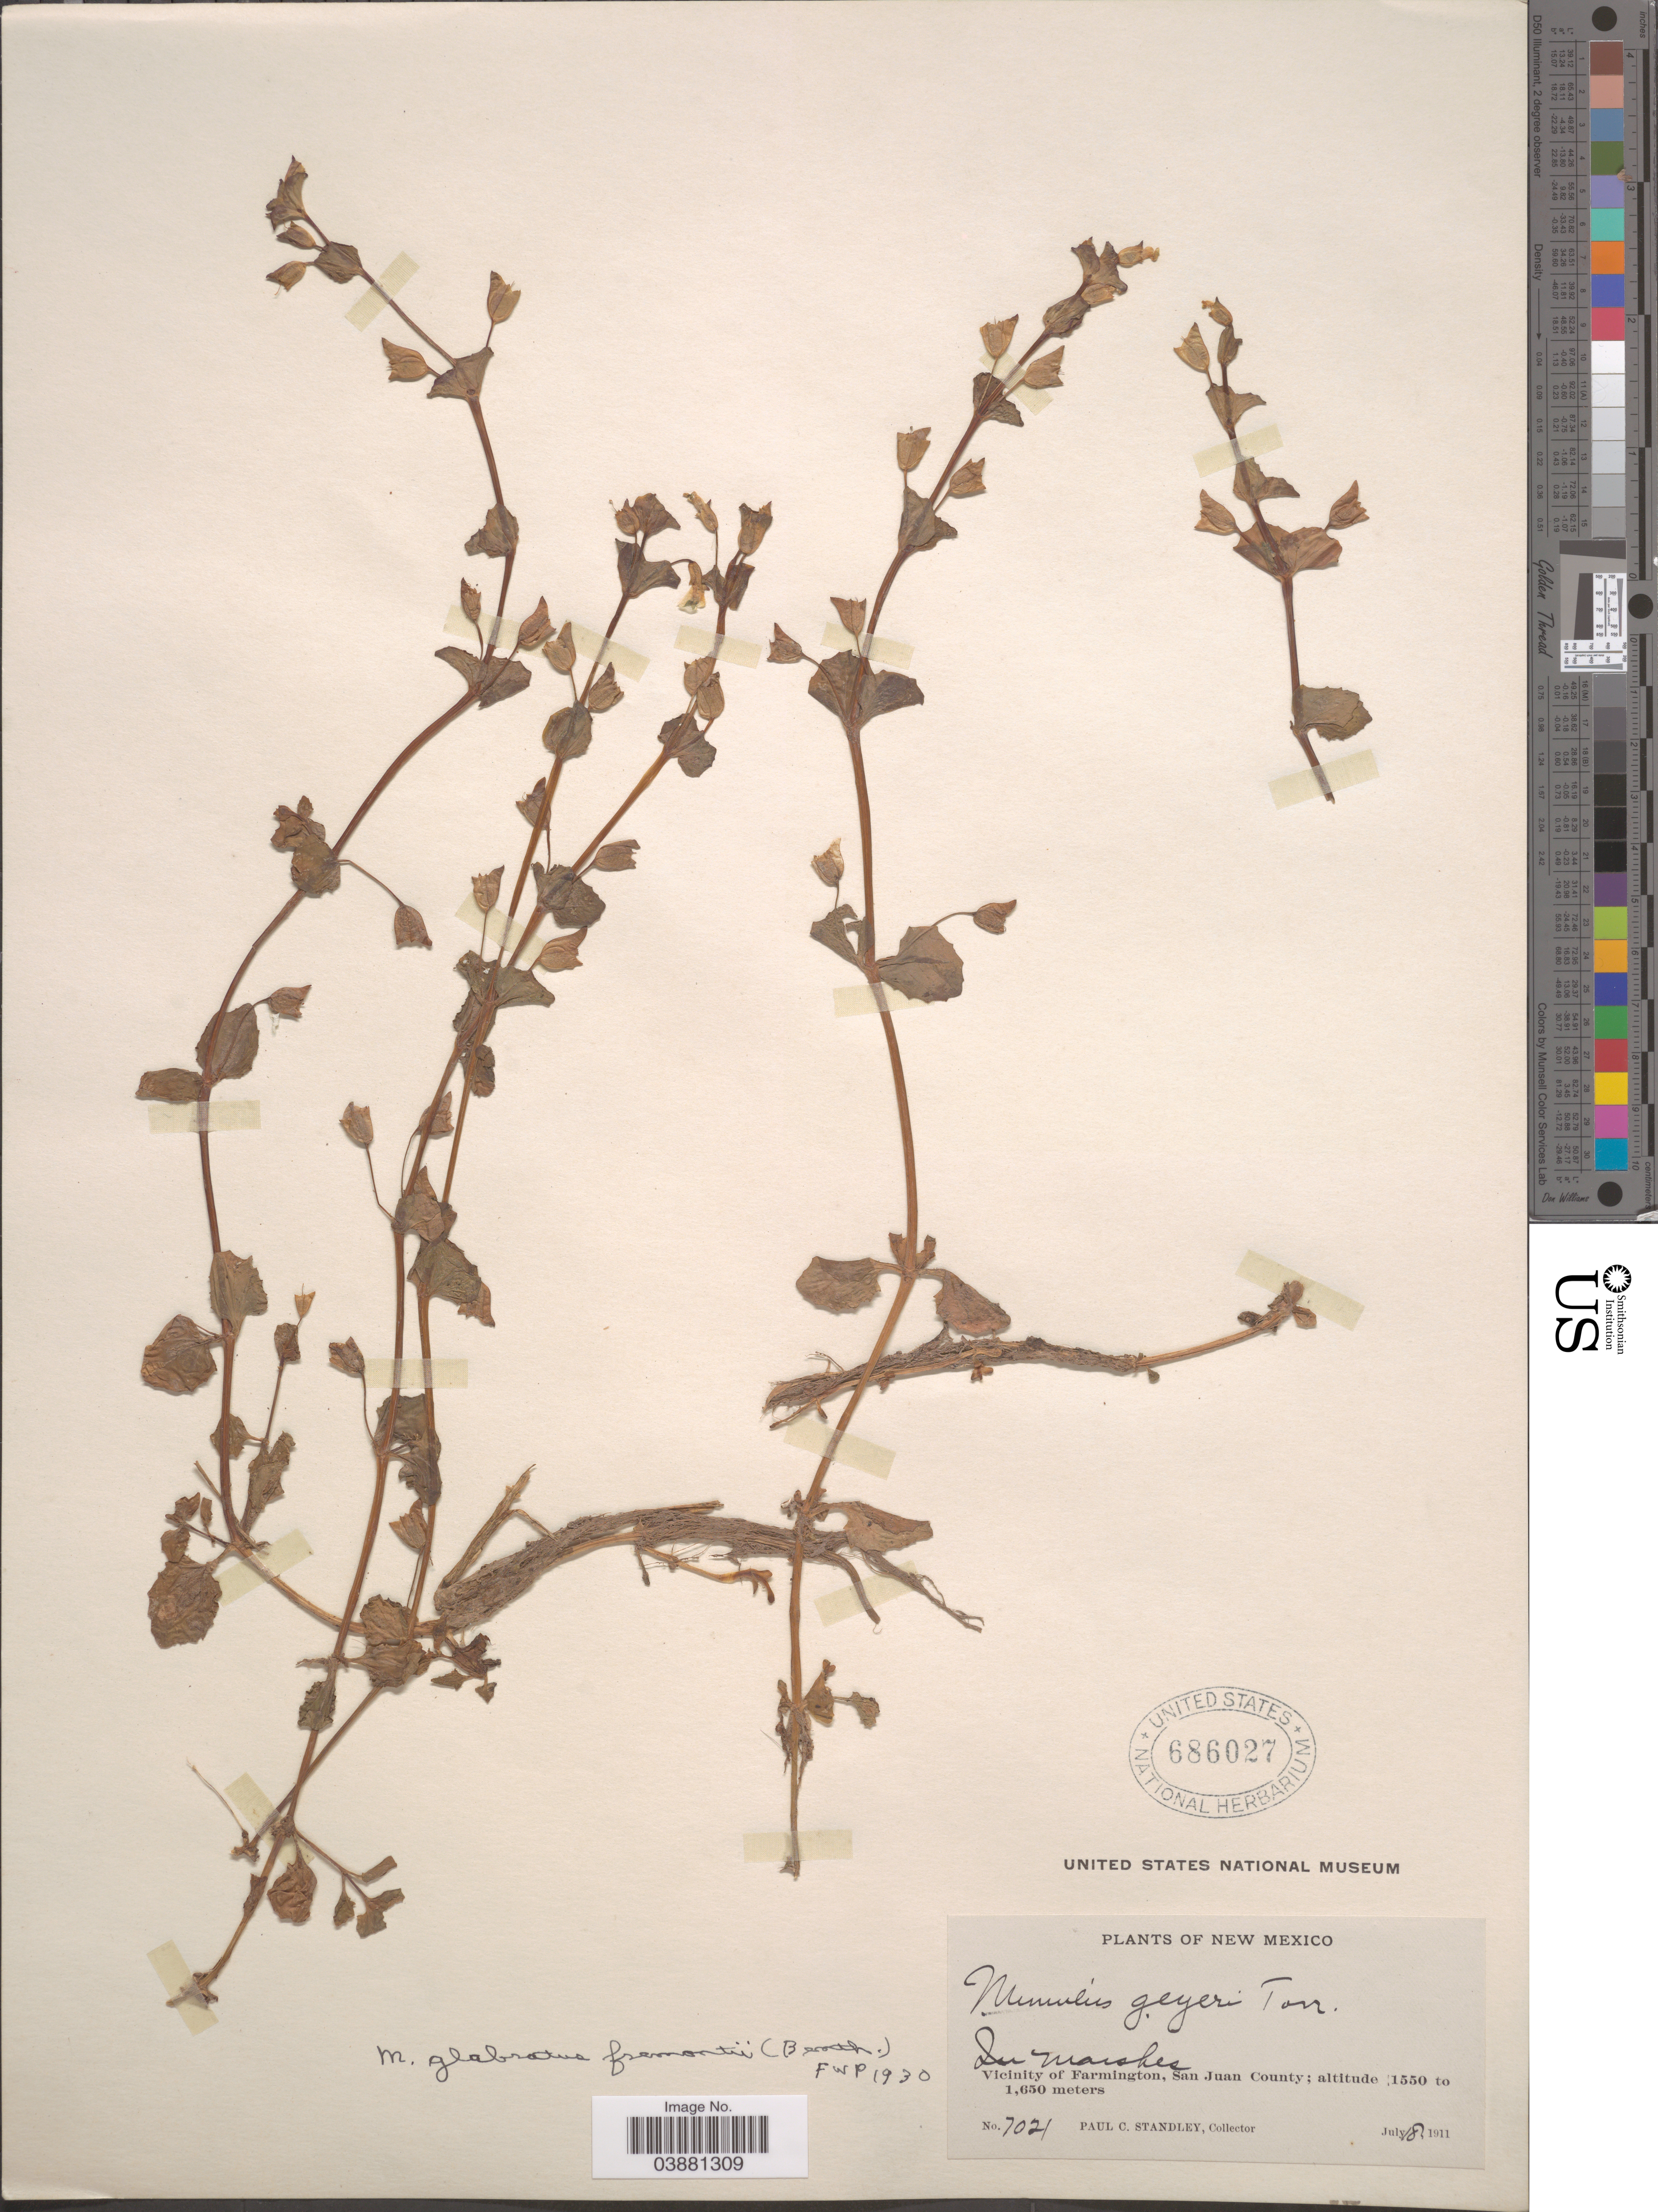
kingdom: Plantae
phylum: Tracheophyta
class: Magnoliopsida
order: Lamiales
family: Phrymaceae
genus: Mimulus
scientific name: Mimulus glabratus var. fremontii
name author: Kunth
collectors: P. C. Standley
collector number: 7021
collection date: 1911-07-18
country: United States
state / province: New Mexico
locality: In marshes. Vicinity of Farmington, San Juan County.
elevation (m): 1550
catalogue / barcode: US 686027